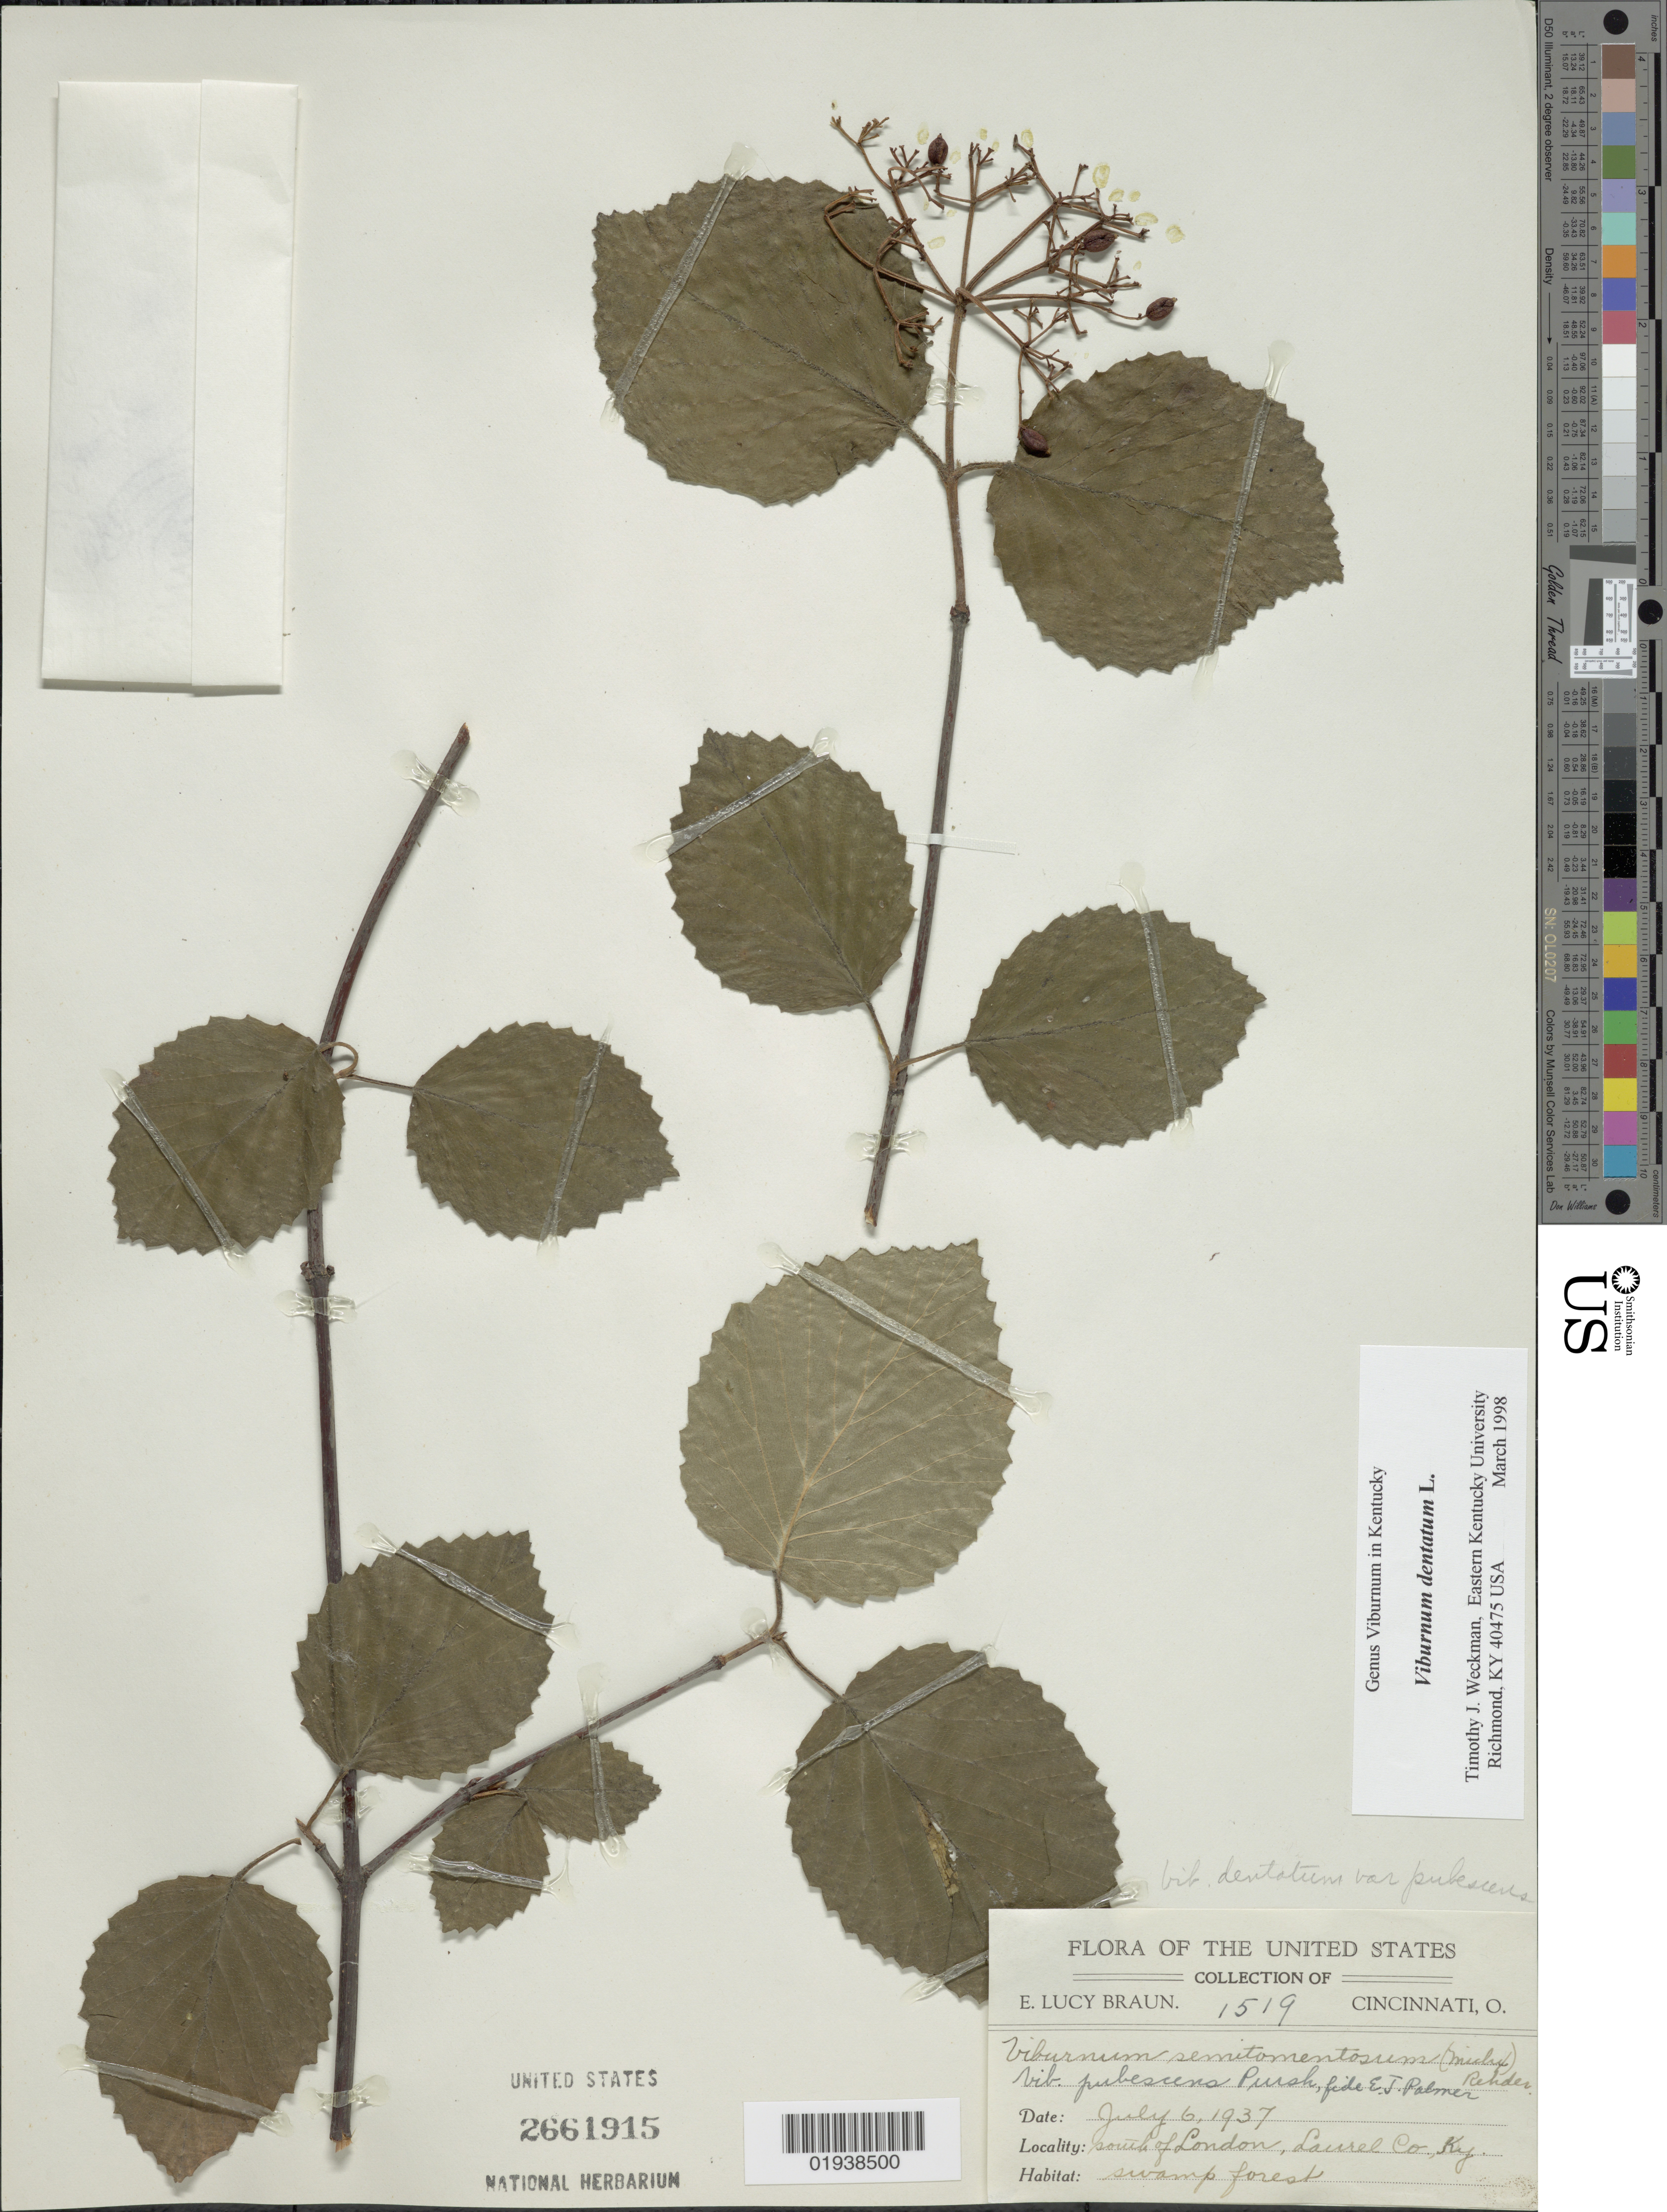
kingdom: Plantae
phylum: Tracheophyta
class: Magnoliopsida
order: Dipsacales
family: Viburnaceae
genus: Viburnum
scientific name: Viburnum dentatum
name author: L.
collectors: E. L. Braun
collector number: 1519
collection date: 1937-07-06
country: United States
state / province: Kentucky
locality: South of London, Laurel Co. Ky.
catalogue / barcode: US 2661915